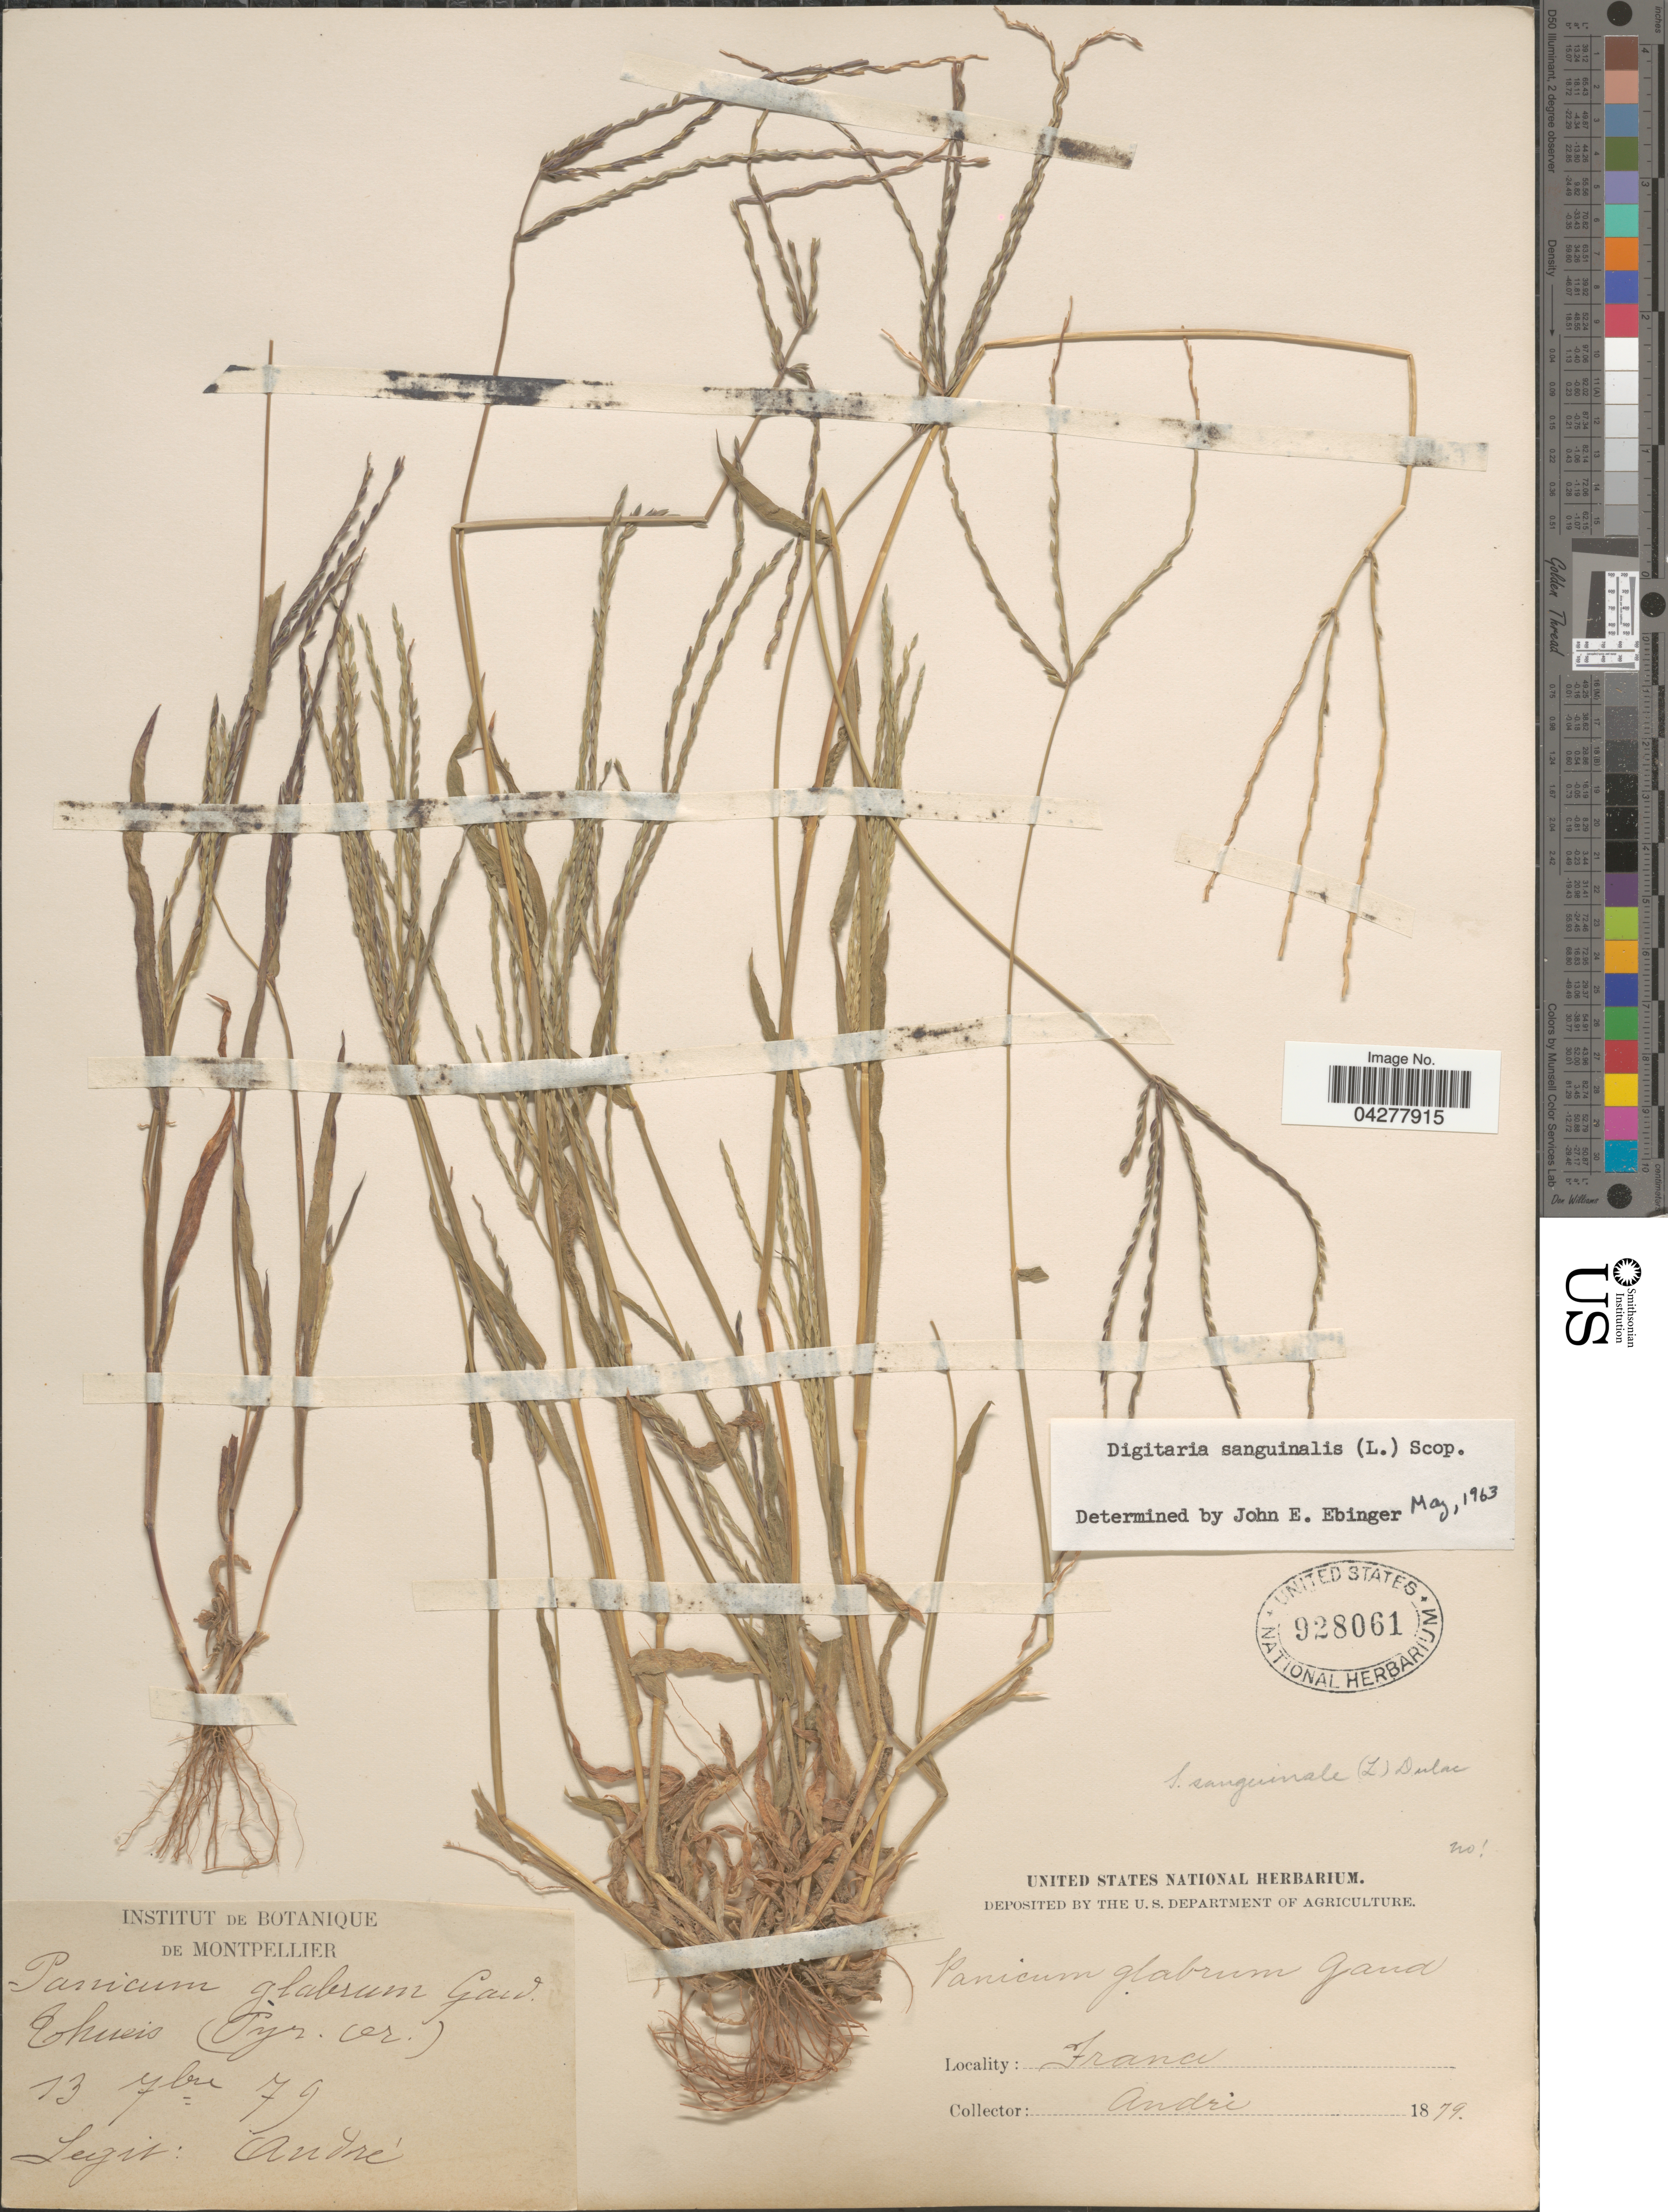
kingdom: Plantae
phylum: Tracheophyta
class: Liliopsida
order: Poales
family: Poaceae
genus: Digitaria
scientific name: Digitaria sanguinalis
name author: (L.) Scop.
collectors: André, --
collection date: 1879-09-13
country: France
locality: Thuès (Pyr. or.).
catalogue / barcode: US 928061